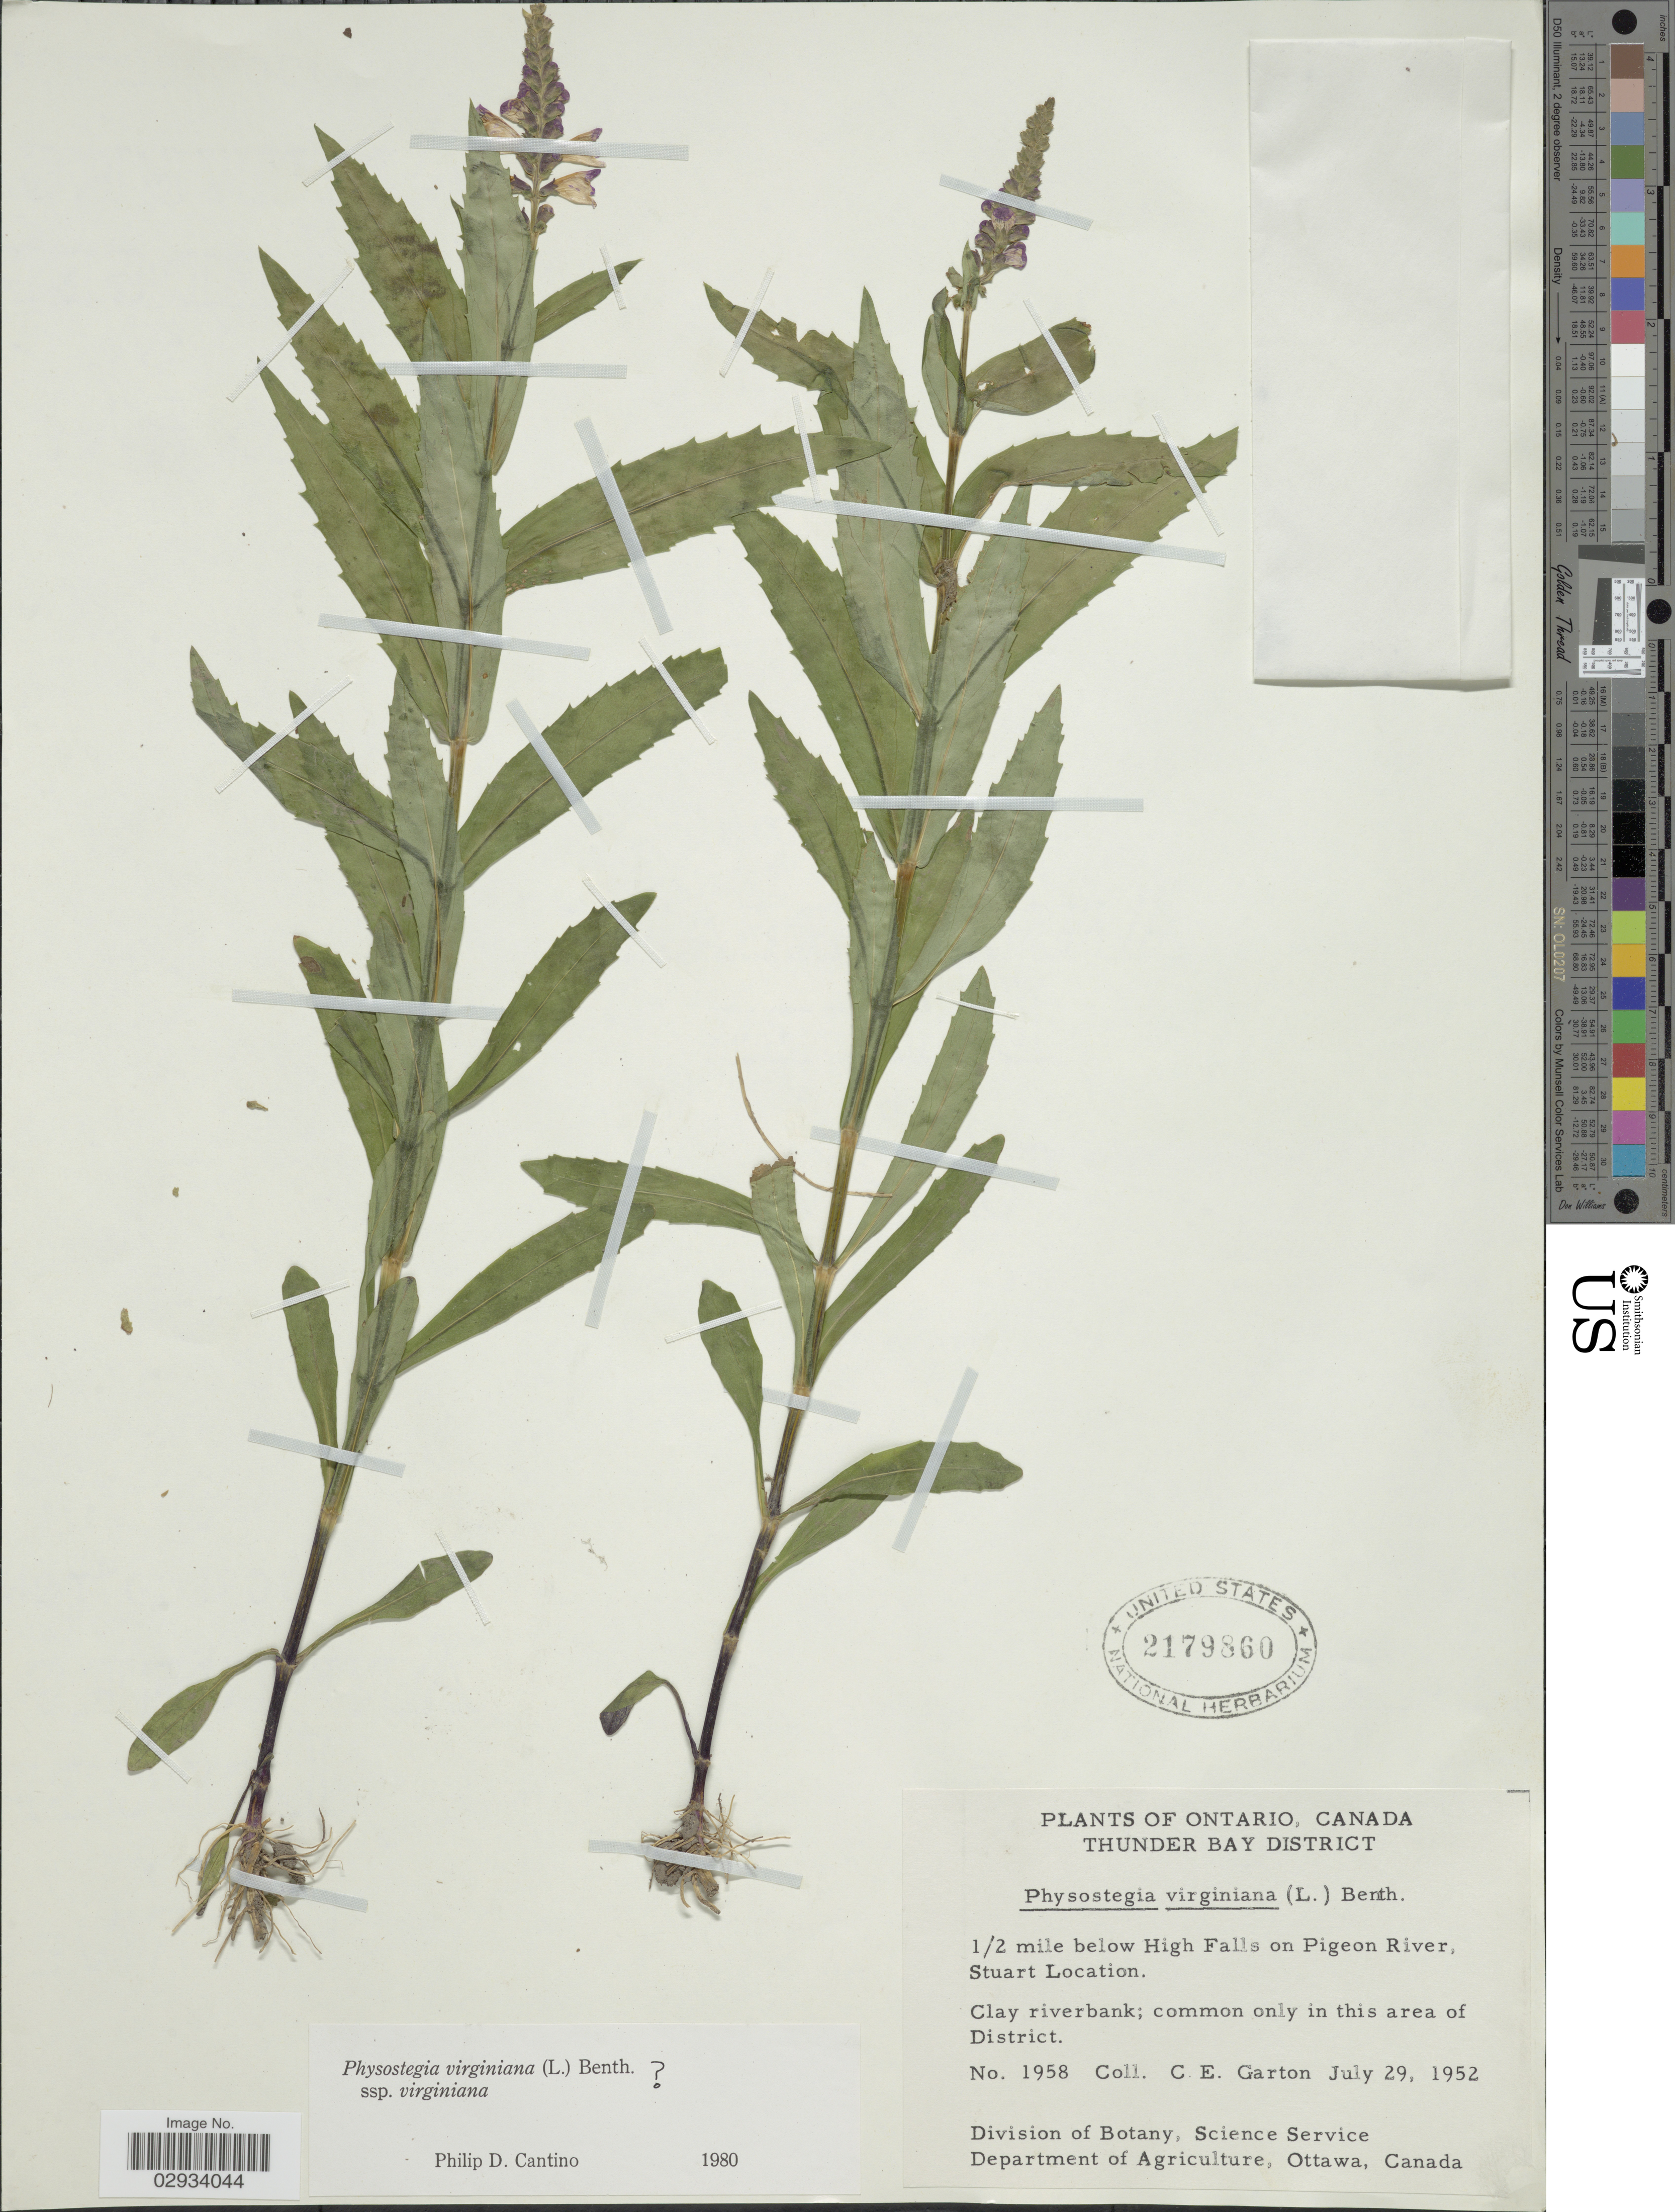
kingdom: Plantae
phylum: Tracheophyta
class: Magnoliopsida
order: Lamiales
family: Lamiaceae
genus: Physostegia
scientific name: Physostegia virginiana subsp. virginiana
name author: (L.) Benth.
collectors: C. E. Garton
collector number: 1958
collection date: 1952-07-29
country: Canada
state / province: Ontario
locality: Ontario, Canada, Thunder Bay District, 1/2 mile below High Falls on Pigeon River, Stuart Location, Clay riverbank; common only in this area of District.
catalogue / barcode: US 2179860